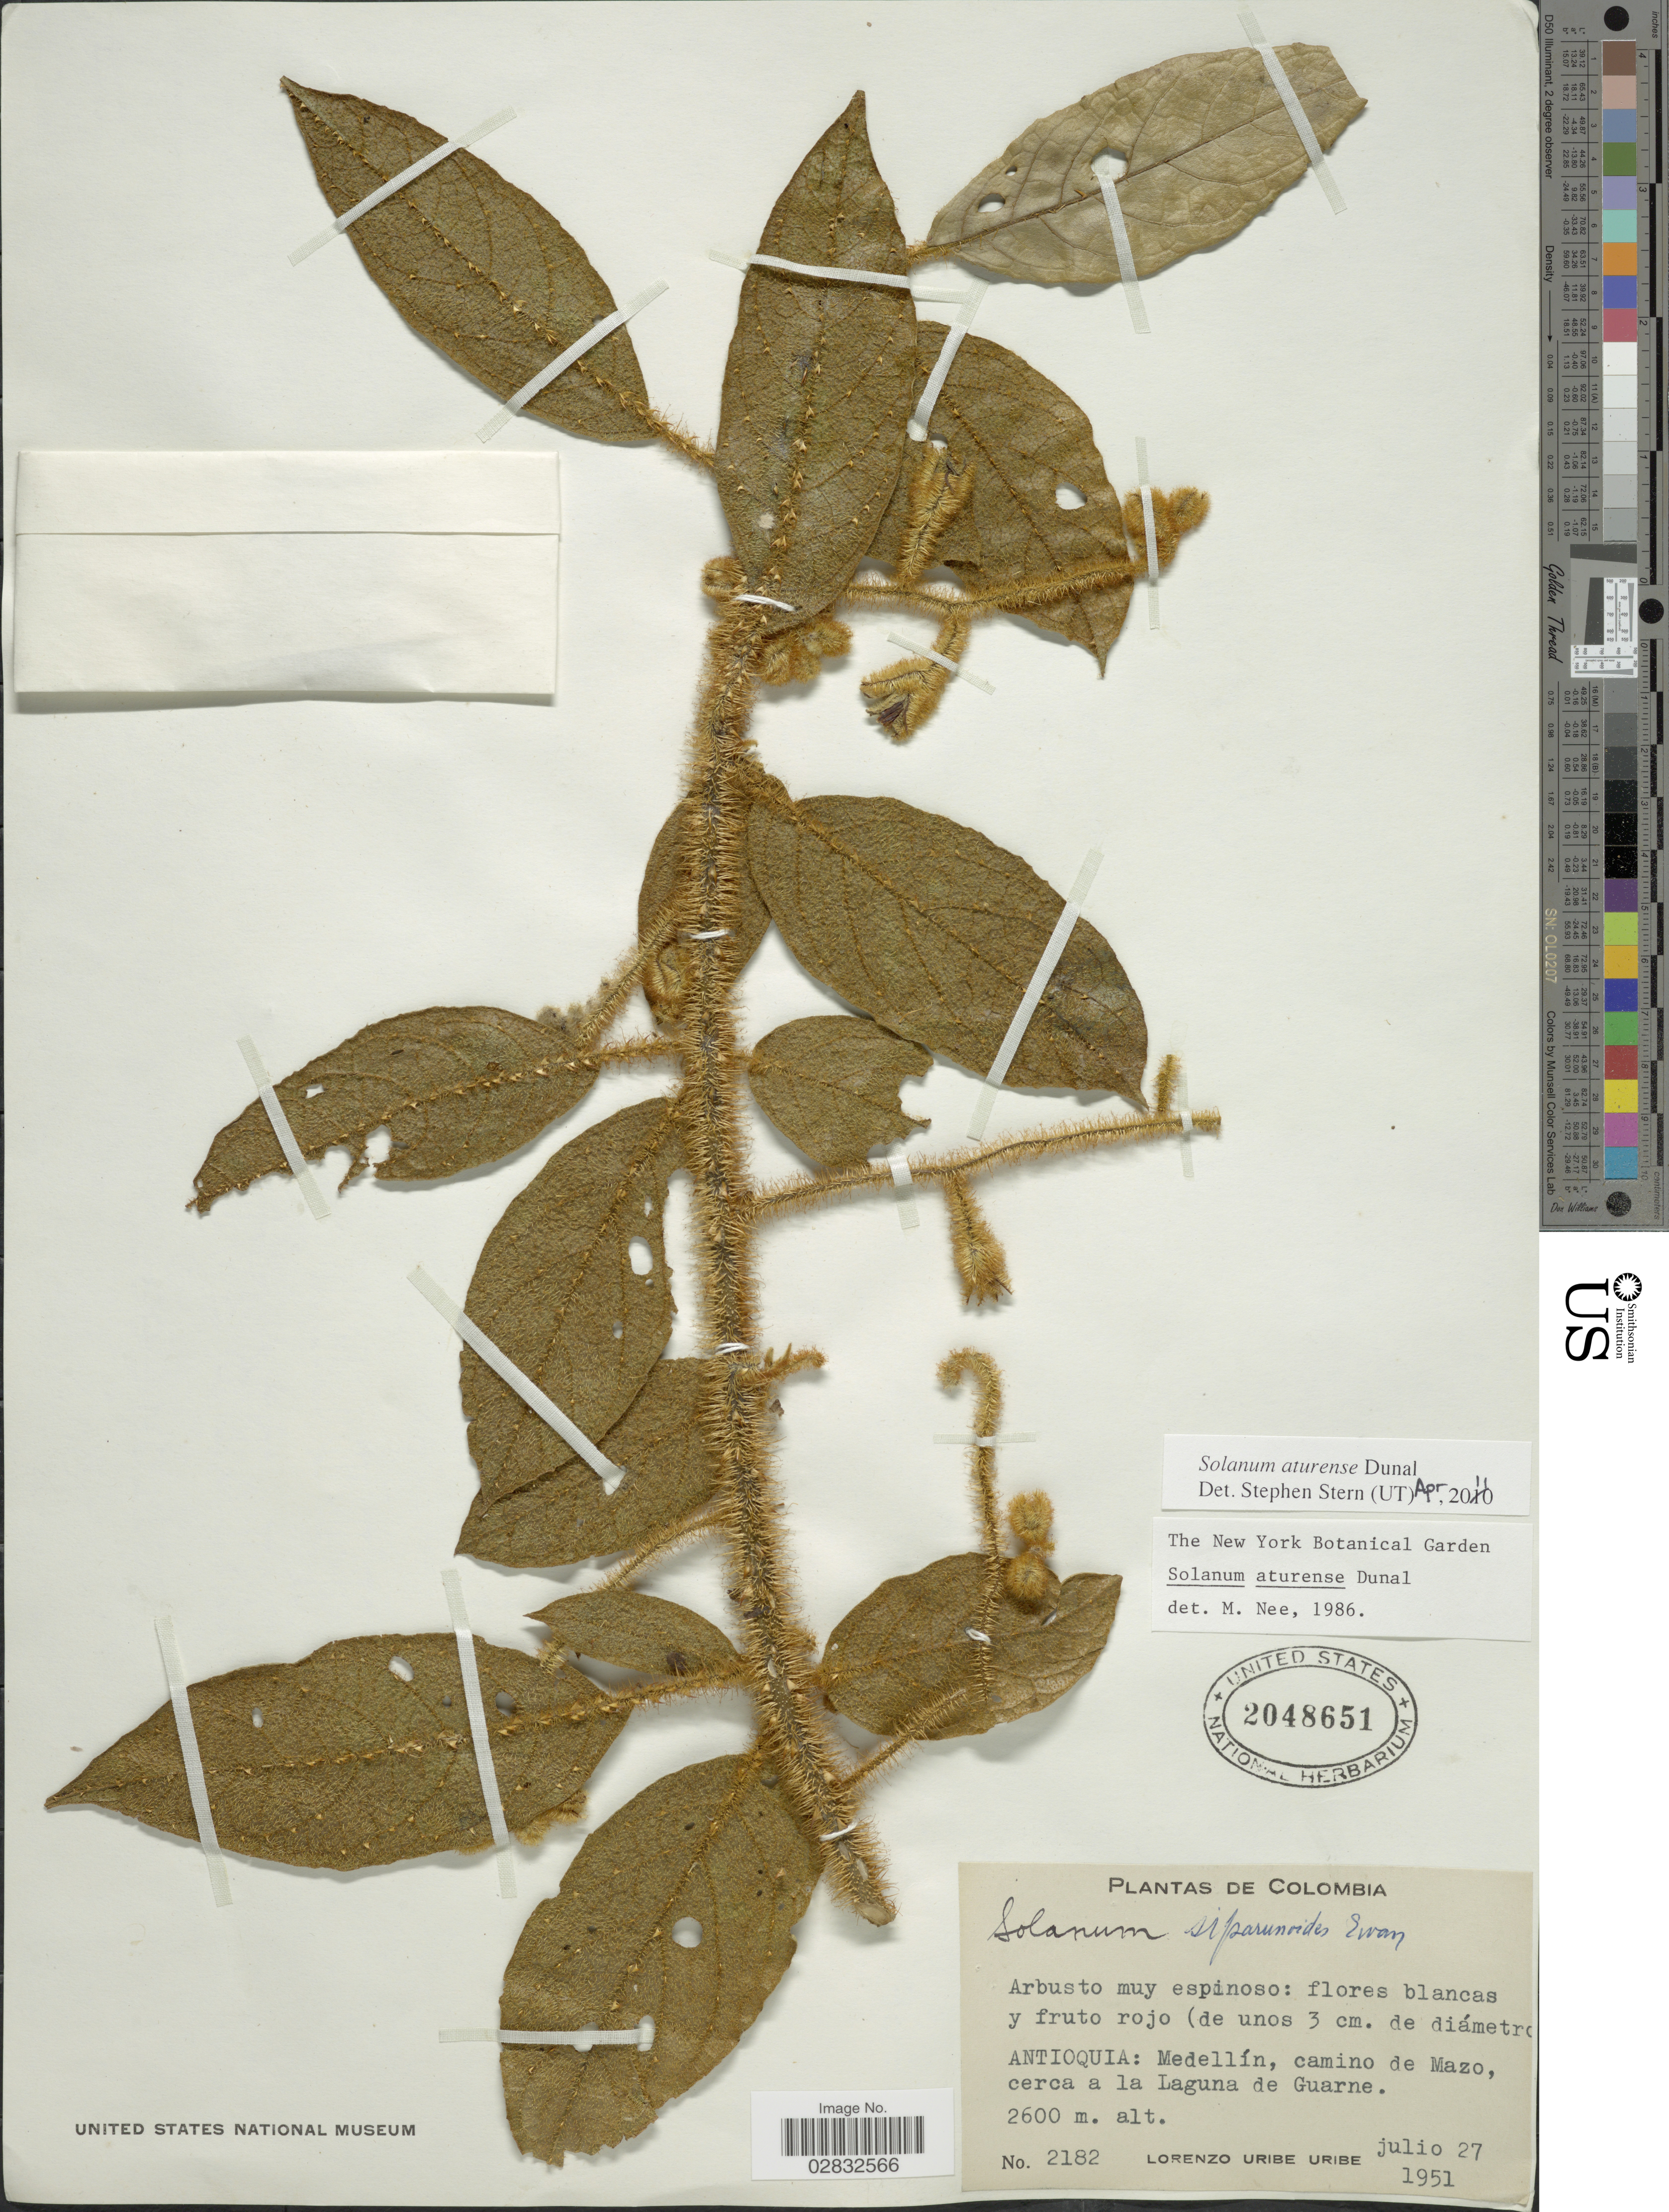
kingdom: Plantae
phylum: Tracheophyta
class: Magnoliopsida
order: Solanales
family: Solanaceae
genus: Solanum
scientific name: Solanum aturense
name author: Humb. & Bonpl. ex Dunal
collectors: L. Uribe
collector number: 2182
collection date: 1951-07-27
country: Colombia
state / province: Antioquia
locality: Medellín, camino de Mazo, cerca a la Laguna de Guarne.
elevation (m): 2600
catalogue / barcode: US 2048651